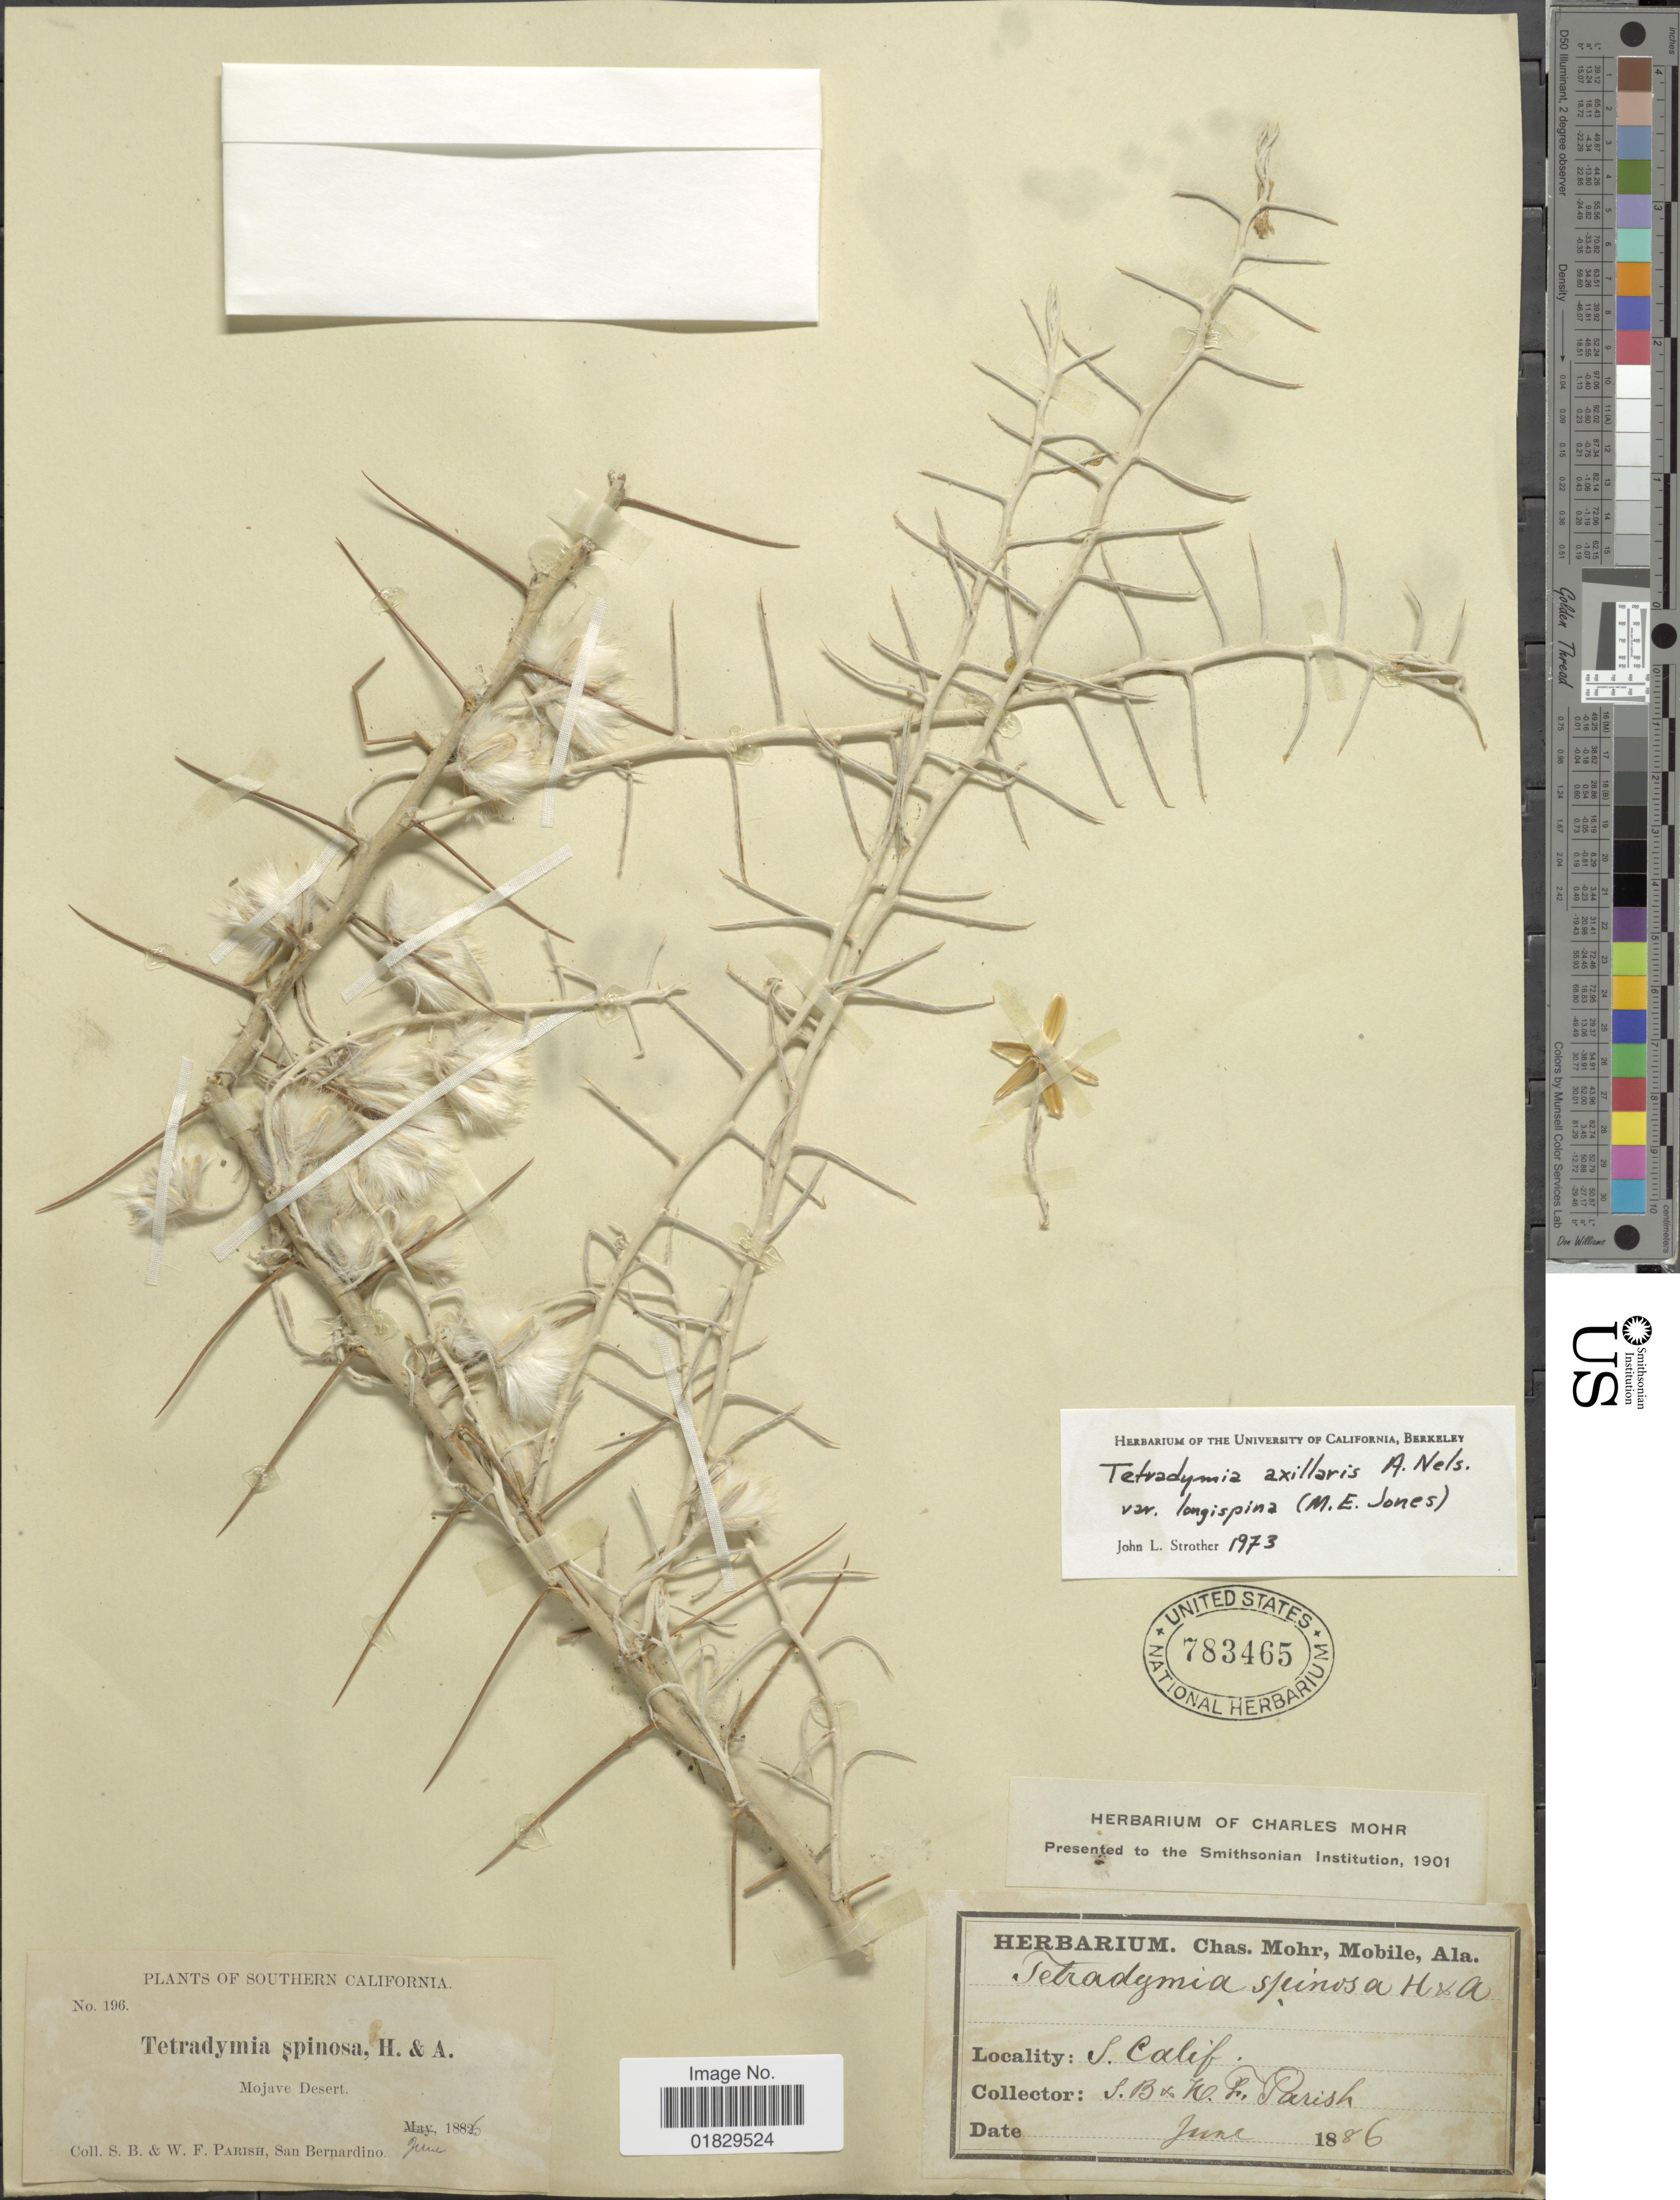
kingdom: Plantae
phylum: Tracheophyta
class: Magnoliopsida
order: Asterales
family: Asteraceae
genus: Tetradymia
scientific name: Tetradymia axillaris var. longispina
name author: (M.E. Jones) Strother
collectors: S. B. Parish & W. F. Parish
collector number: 196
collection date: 1886-06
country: United States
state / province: California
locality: Southern California. Majove Desert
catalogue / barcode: US 783465